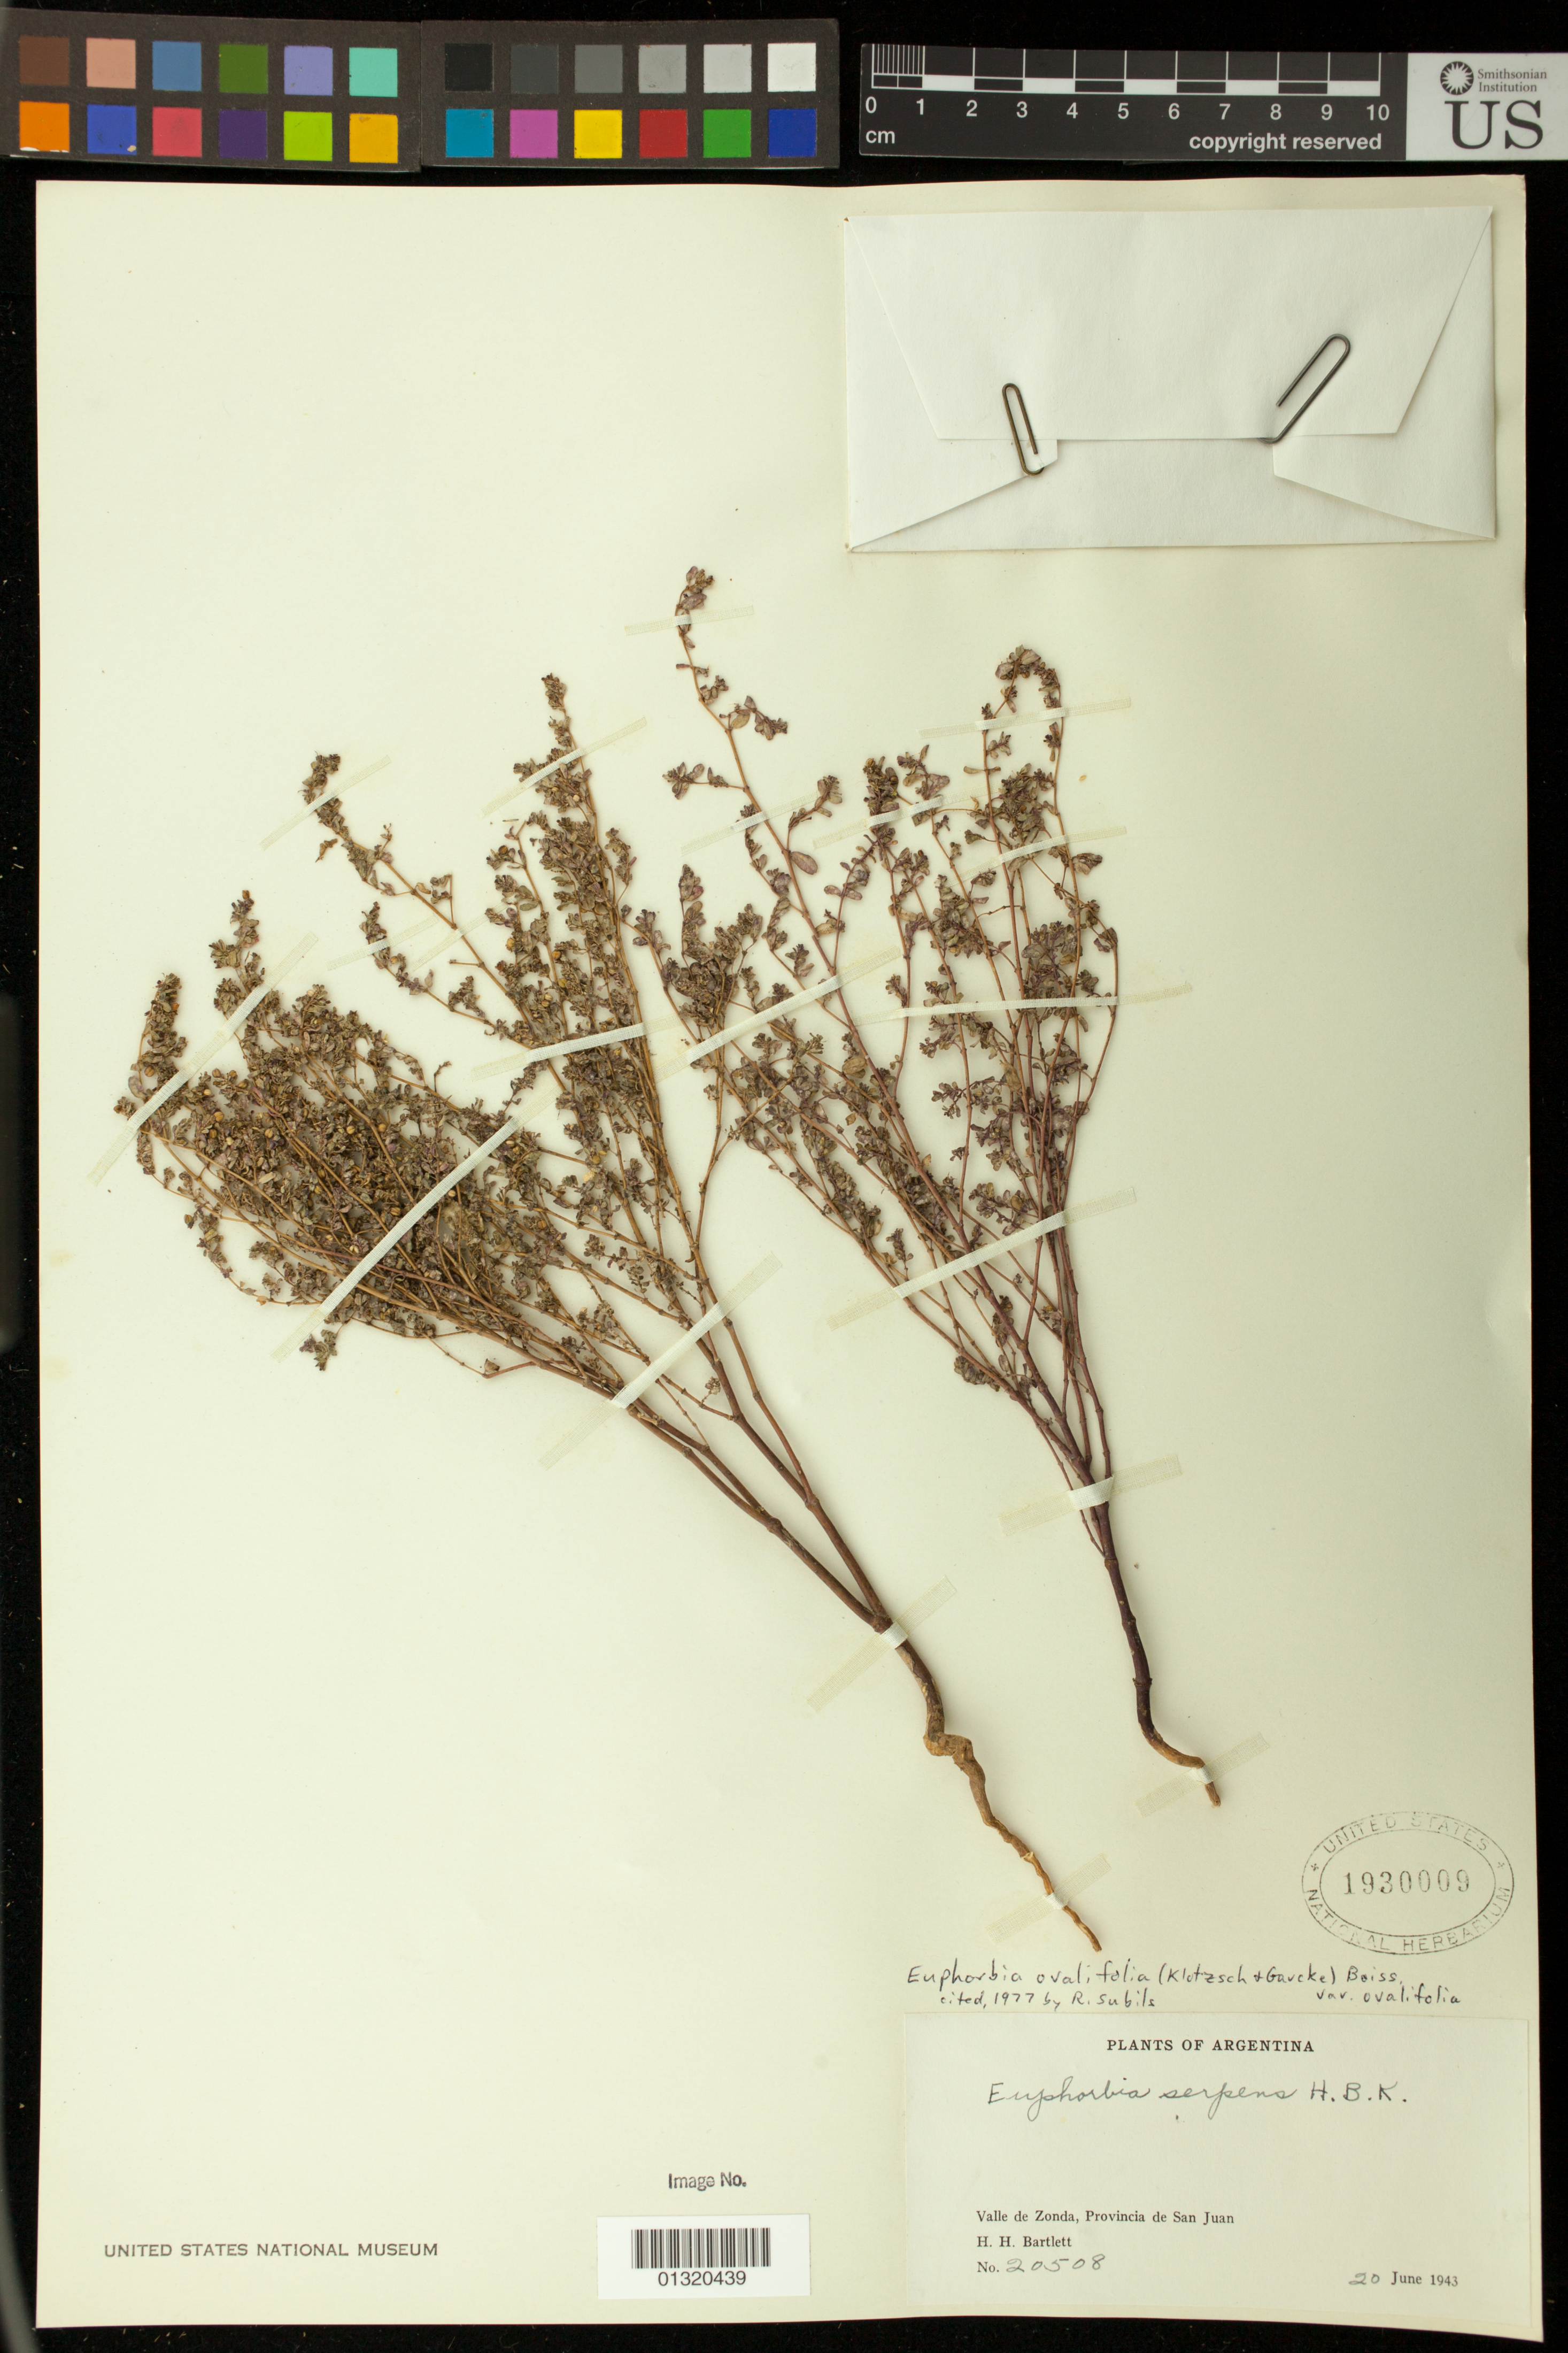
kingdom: Plantae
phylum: Tracheophyta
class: Magnoliopsida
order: Malpighiales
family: Euphorbiaceae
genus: Euphorbia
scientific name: Euphorbia klotzschii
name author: Oudejans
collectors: H. H. Bartlett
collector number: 20508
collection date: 1943-06-20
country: Argentina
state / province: San Juan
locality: Valle de Zonda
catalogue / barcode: US 1930009